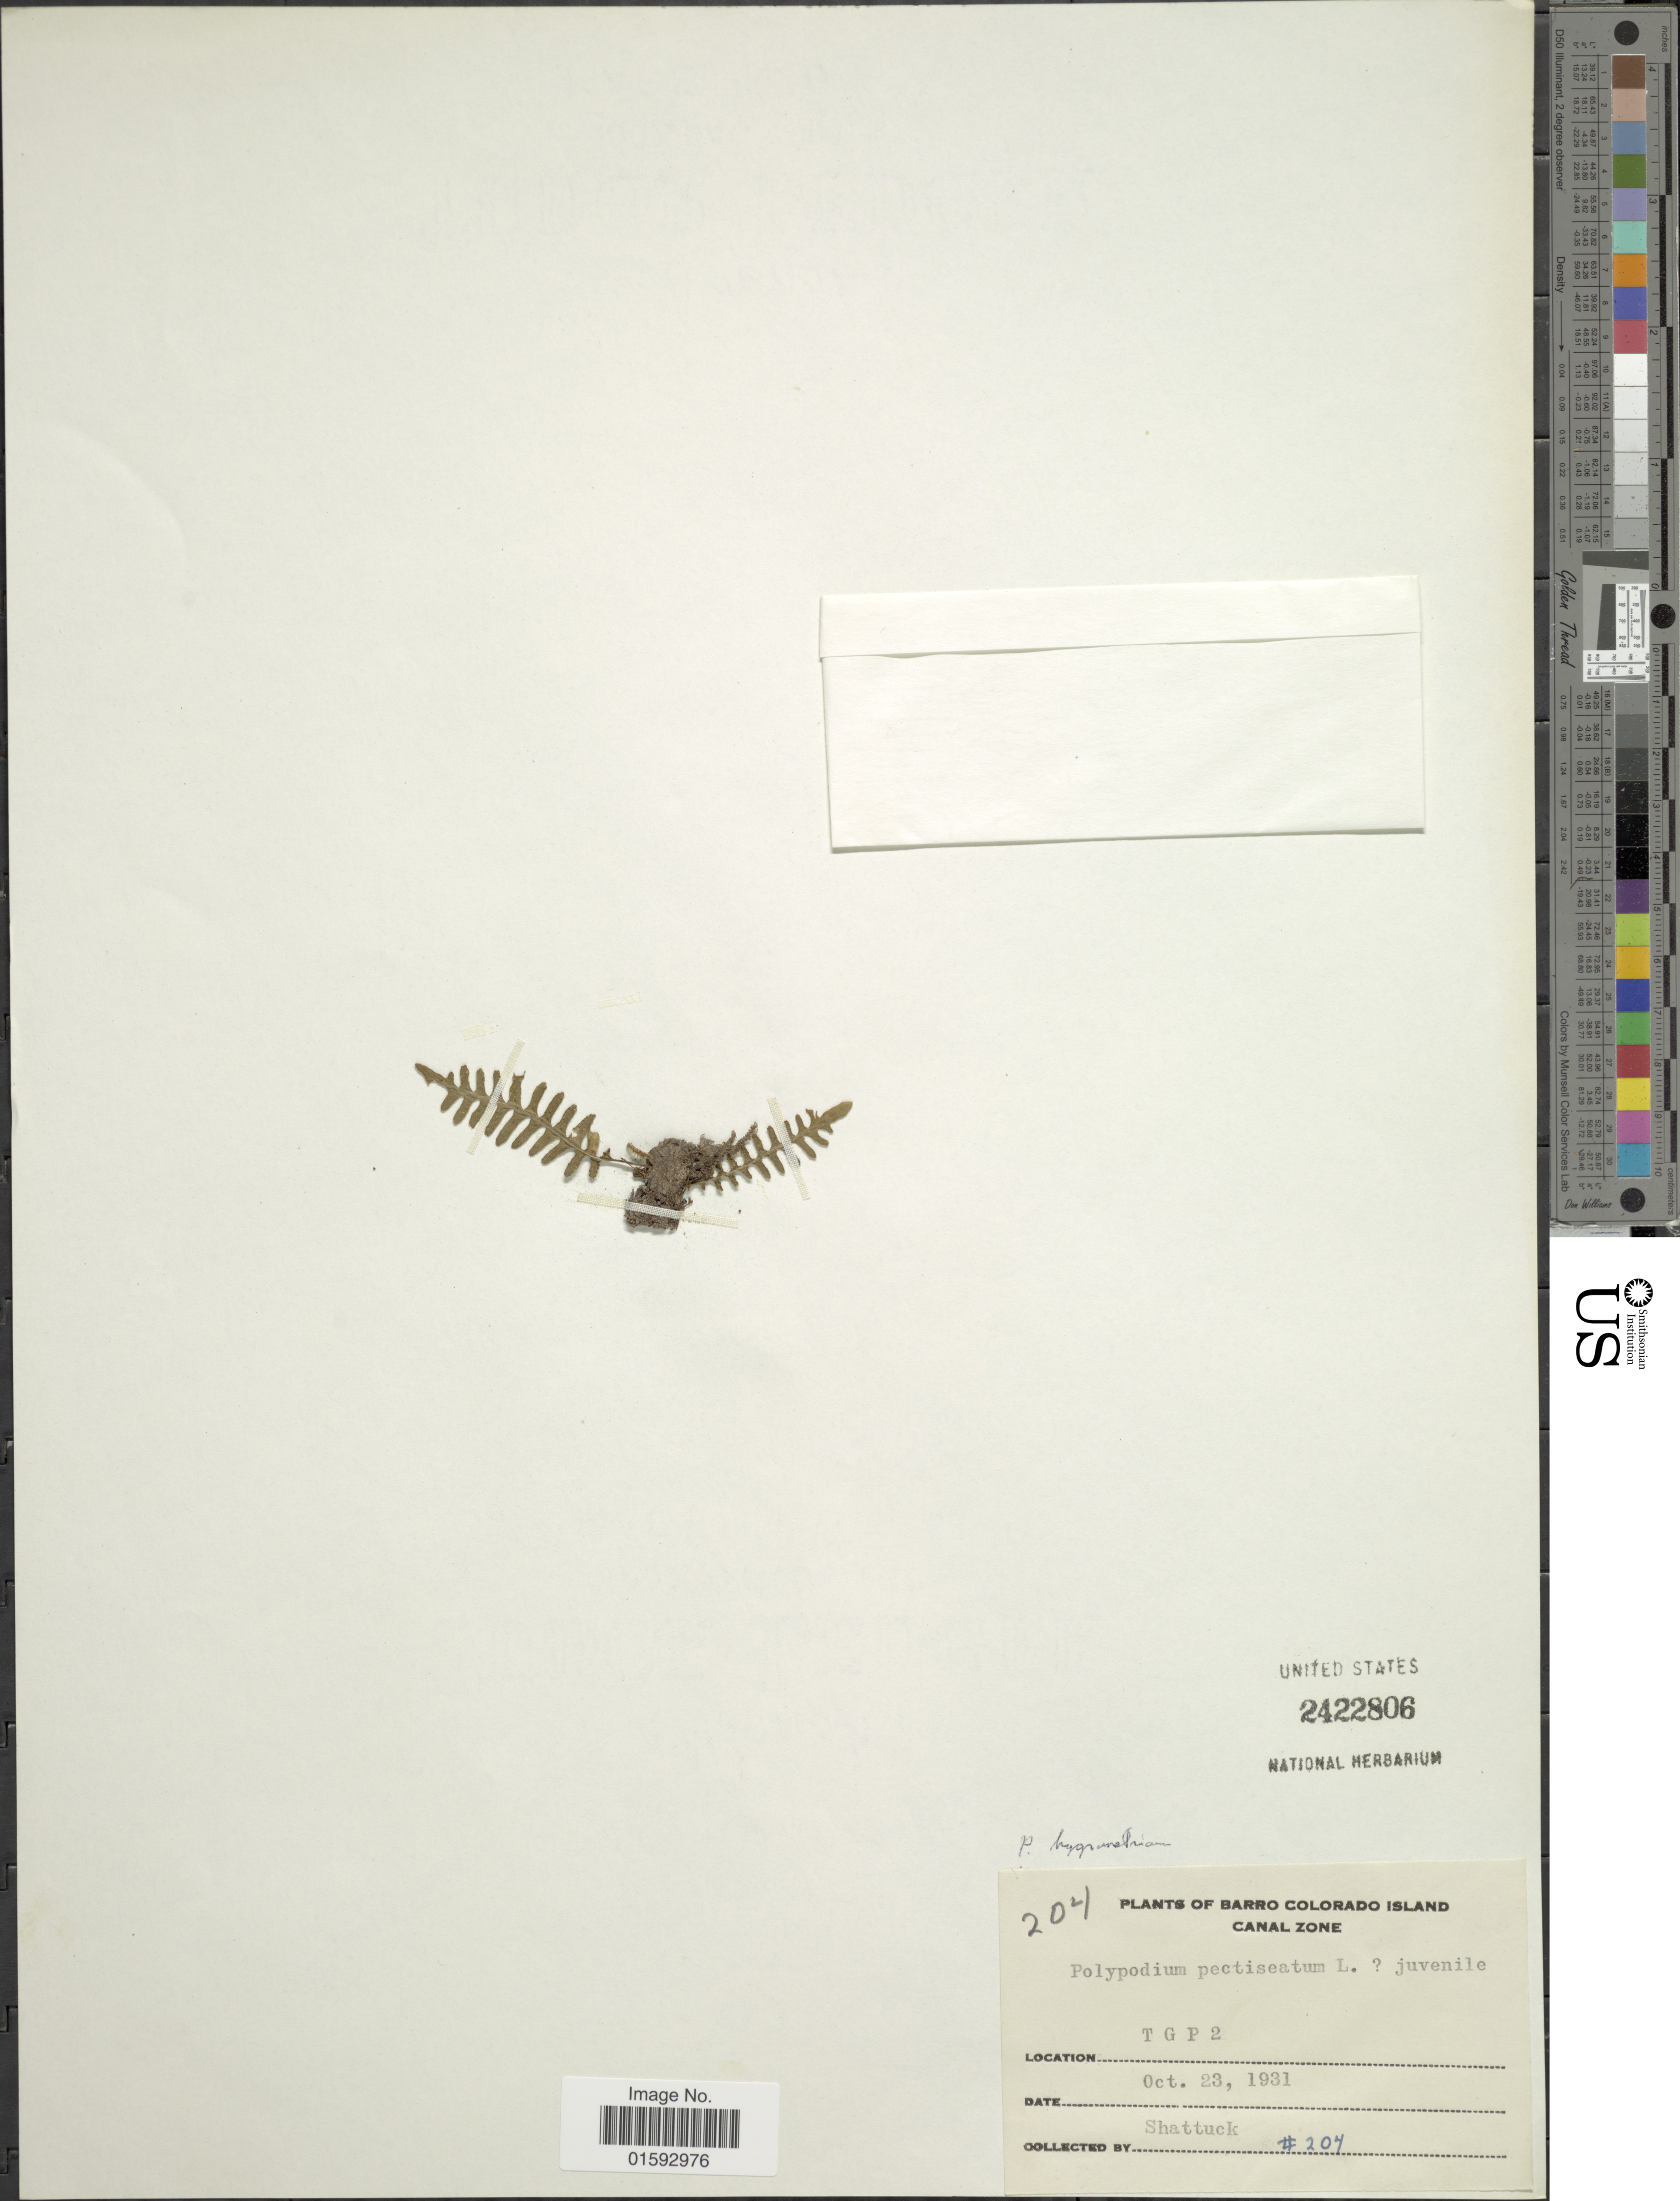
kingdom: Plantae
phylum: Tracheophyta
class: Polypodiopsida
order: Polypodiales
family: Polypodiaceae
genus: Pecluma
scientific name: Pecluma hygrometrica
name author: (Splitg.) M.G. Price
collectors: Shattuck, --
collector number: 204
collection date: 1931-10-23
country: Panama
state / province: Panamá Oeste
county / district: Canal Zone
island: Barro Colorado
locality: Barro Colorado Island, Canal Zone, TGP2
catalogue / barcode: US 2422806